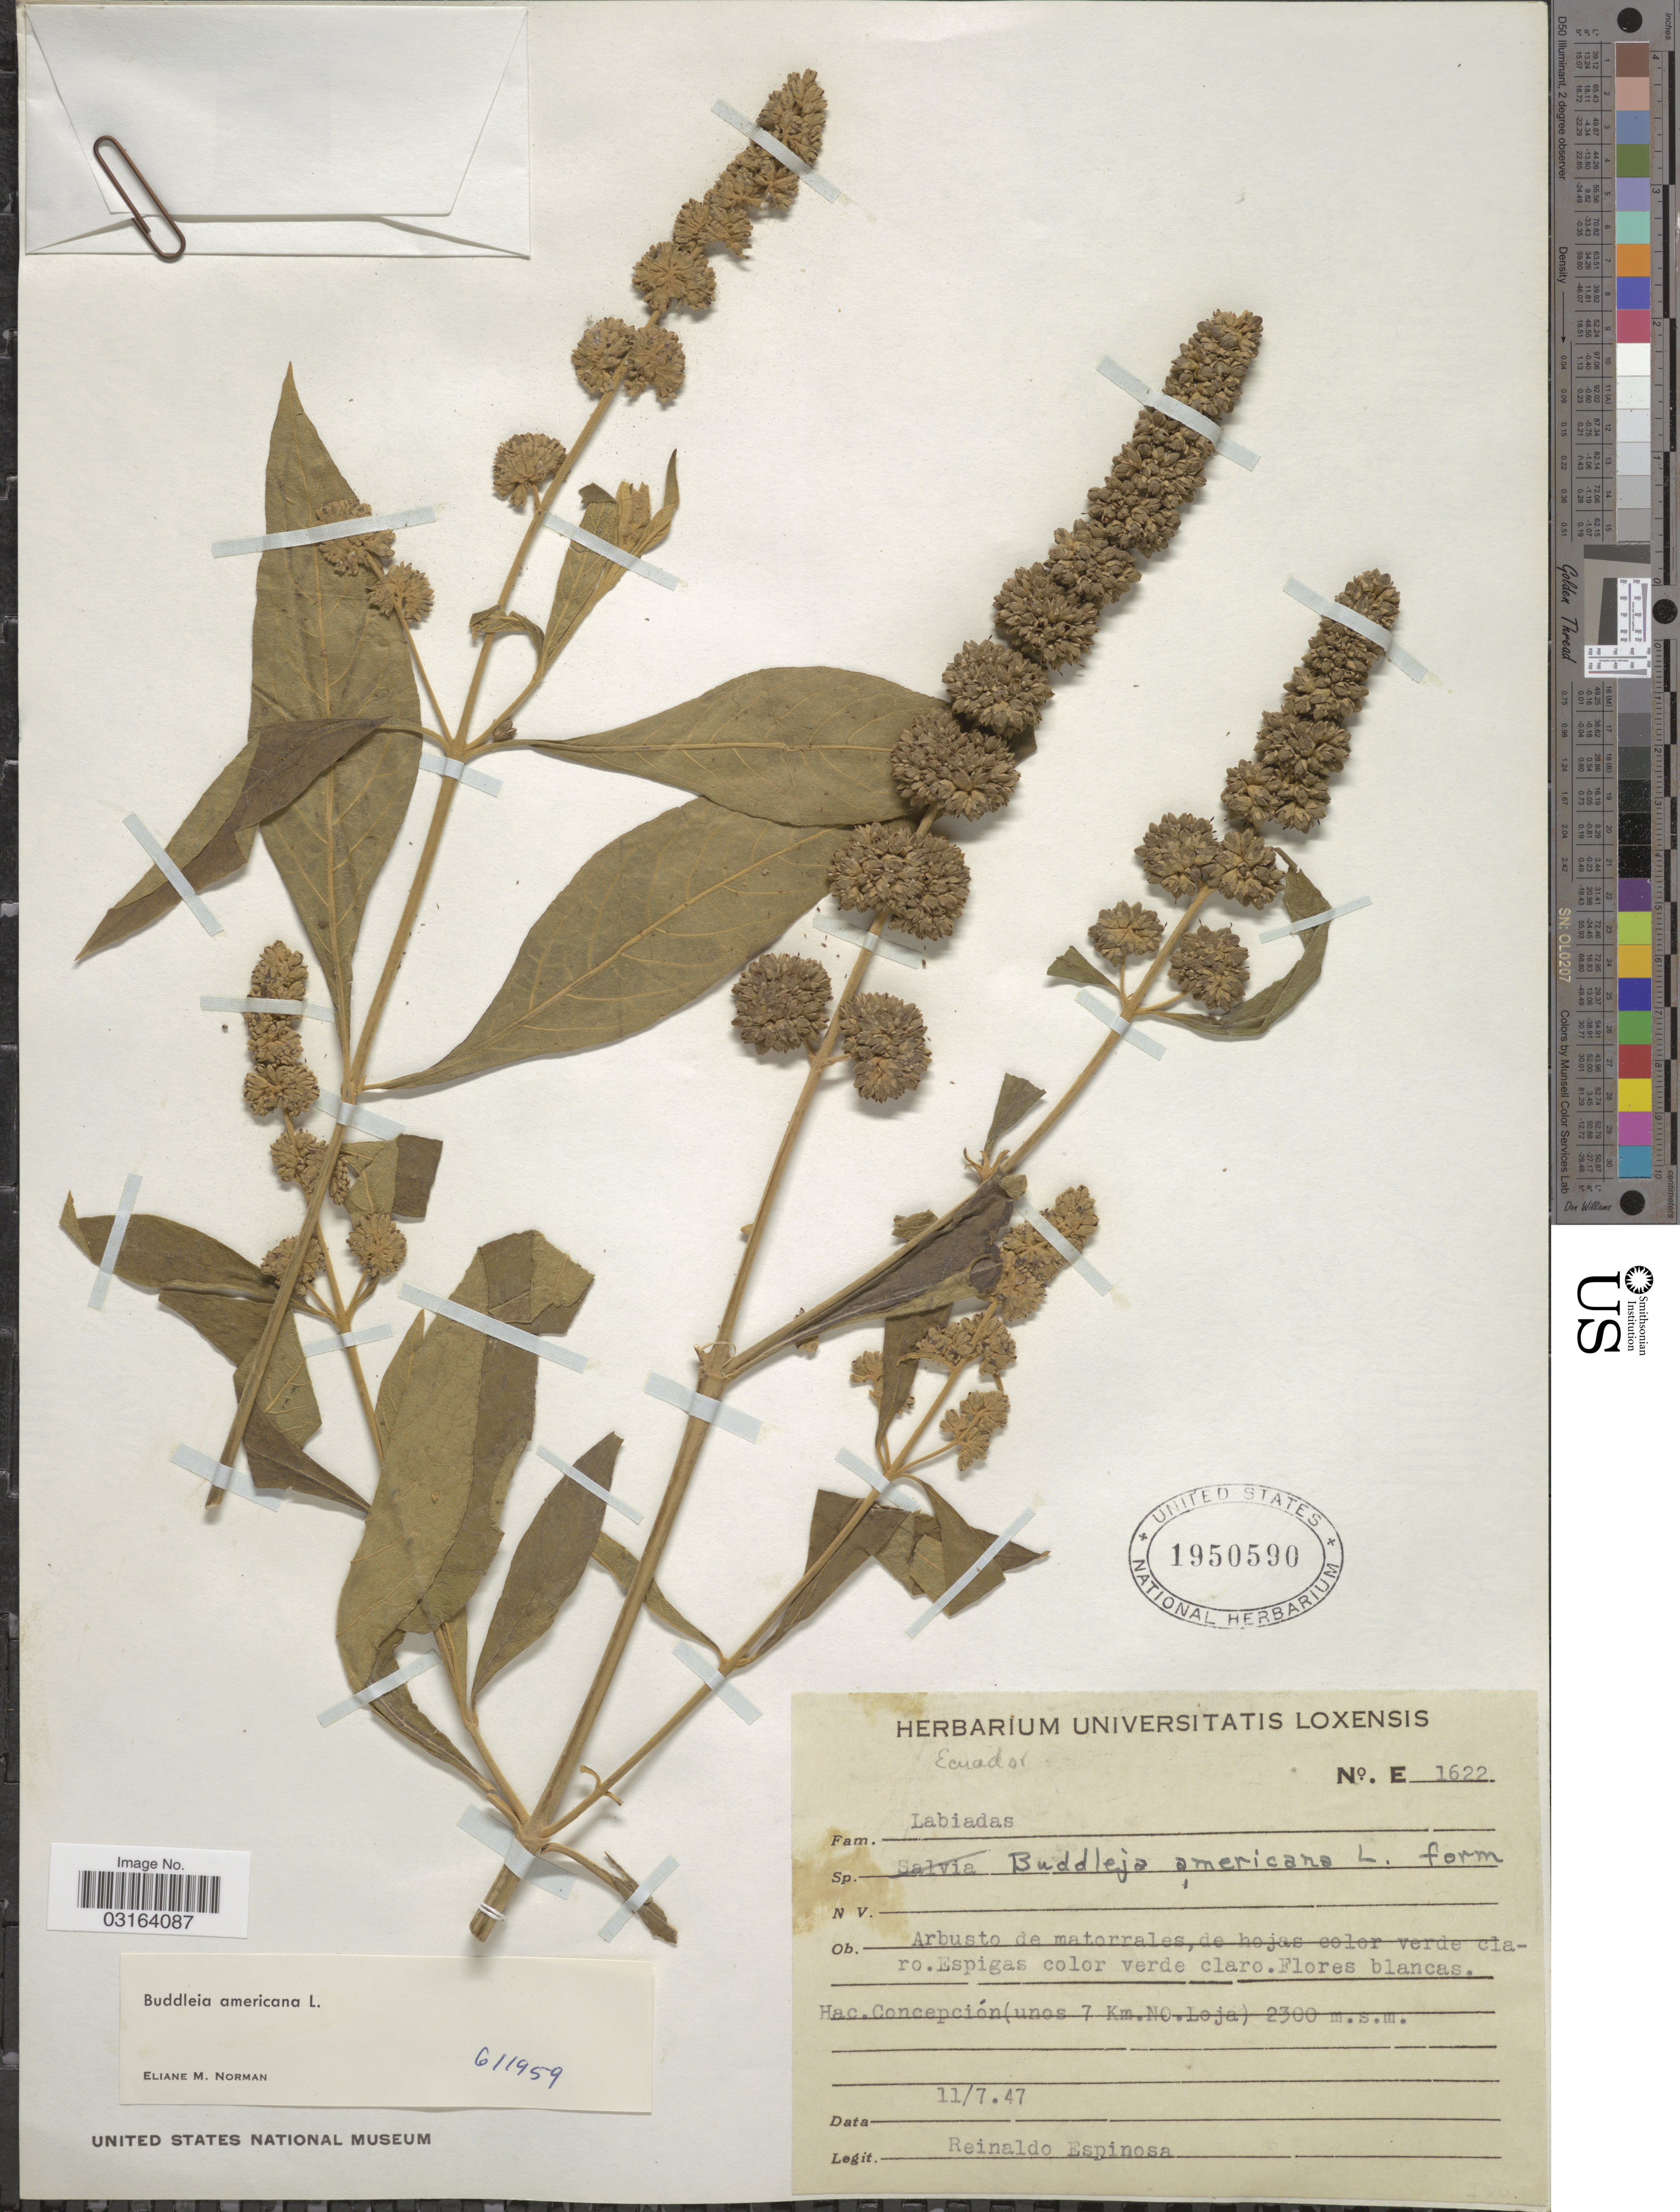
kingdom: Plantae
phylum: Tracheophyta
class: Magnoliopsida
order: Lamiales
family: Scrophulariaceae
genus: Buddleja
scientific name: Buddleja americana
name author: L.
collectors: R. Espinosa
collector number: E1622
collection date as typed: Transcribed d/m/y: 11/7/47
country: Ecuador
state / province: Loja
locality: Hac. Concepción (unos 7 Km. NO. Loja).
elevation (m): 2300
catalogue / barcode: US 1950590